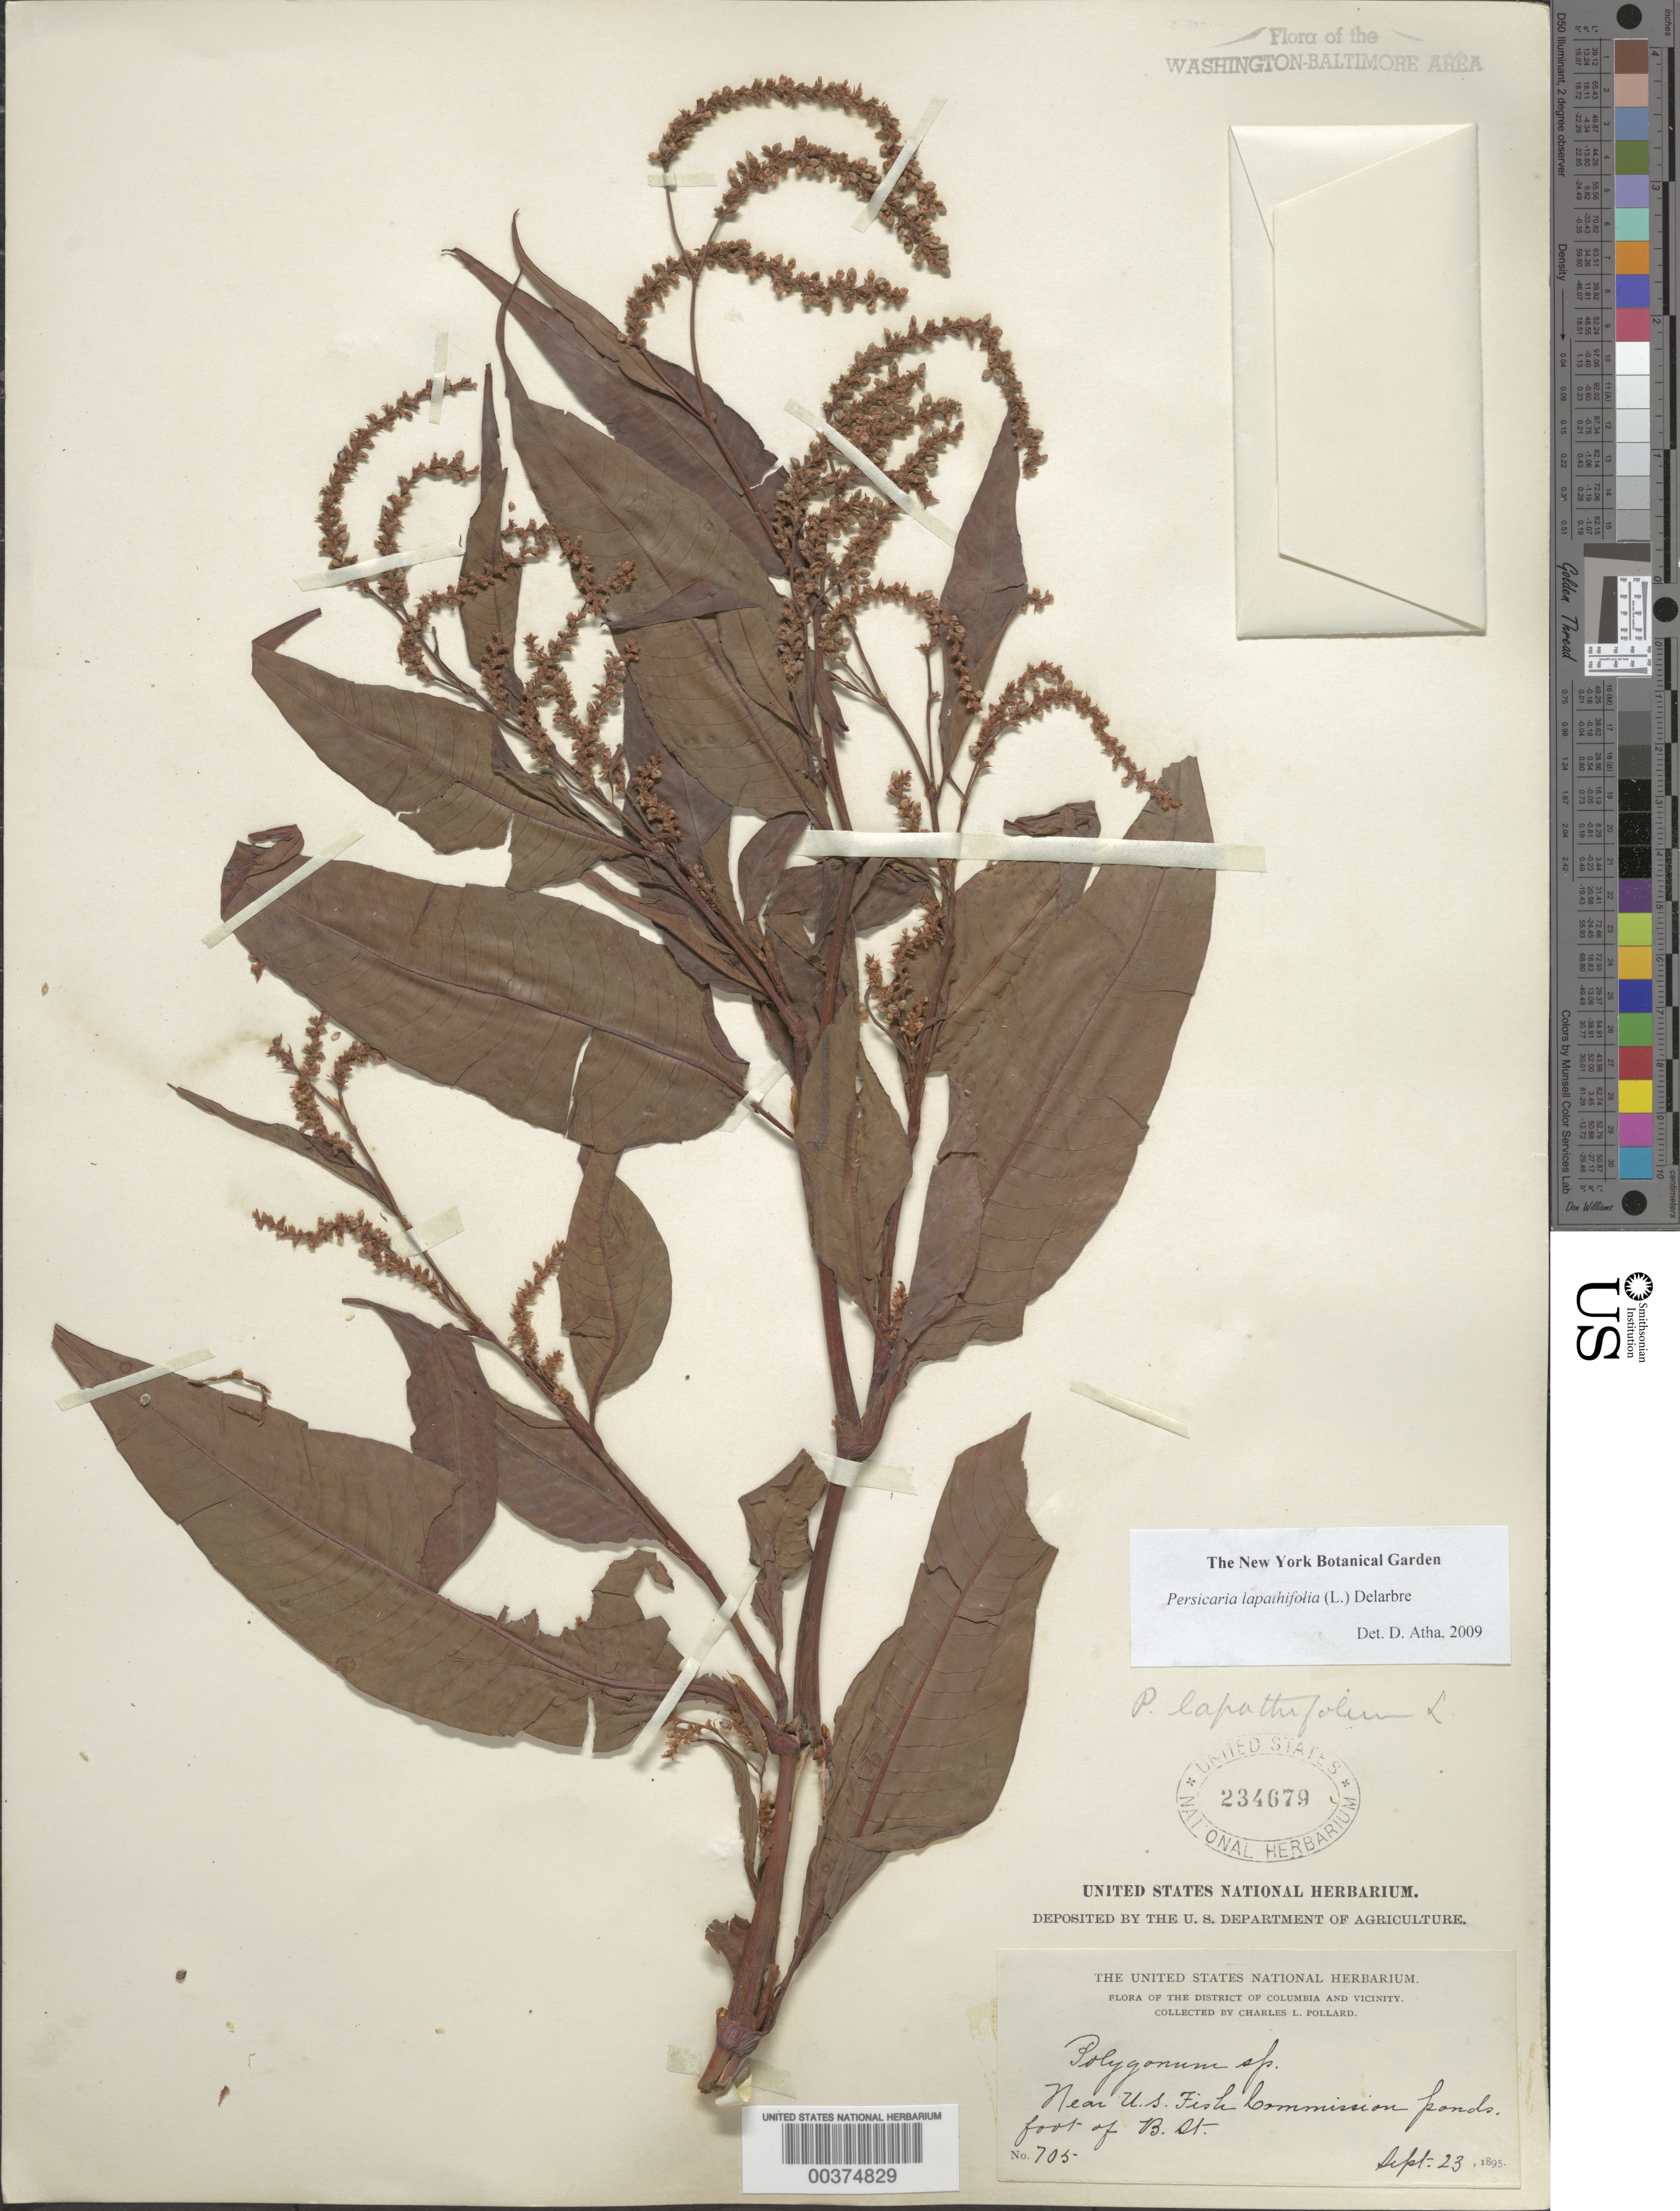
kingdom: Plantae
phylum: Tracheophyta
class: Magnoliopsida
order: Caryophyllales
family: Polygonaceae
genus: Persicaria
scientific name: Persicaria lapathifolia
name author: (L.) Delarbre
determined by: Atha, D. E.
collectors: C. L. Pollard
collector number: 705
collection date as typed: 23 Sep 1895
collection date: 1895-09-23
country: United States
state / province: District of Columbia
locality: Foot of B Street, US Fish Commission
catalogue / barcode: US 234679